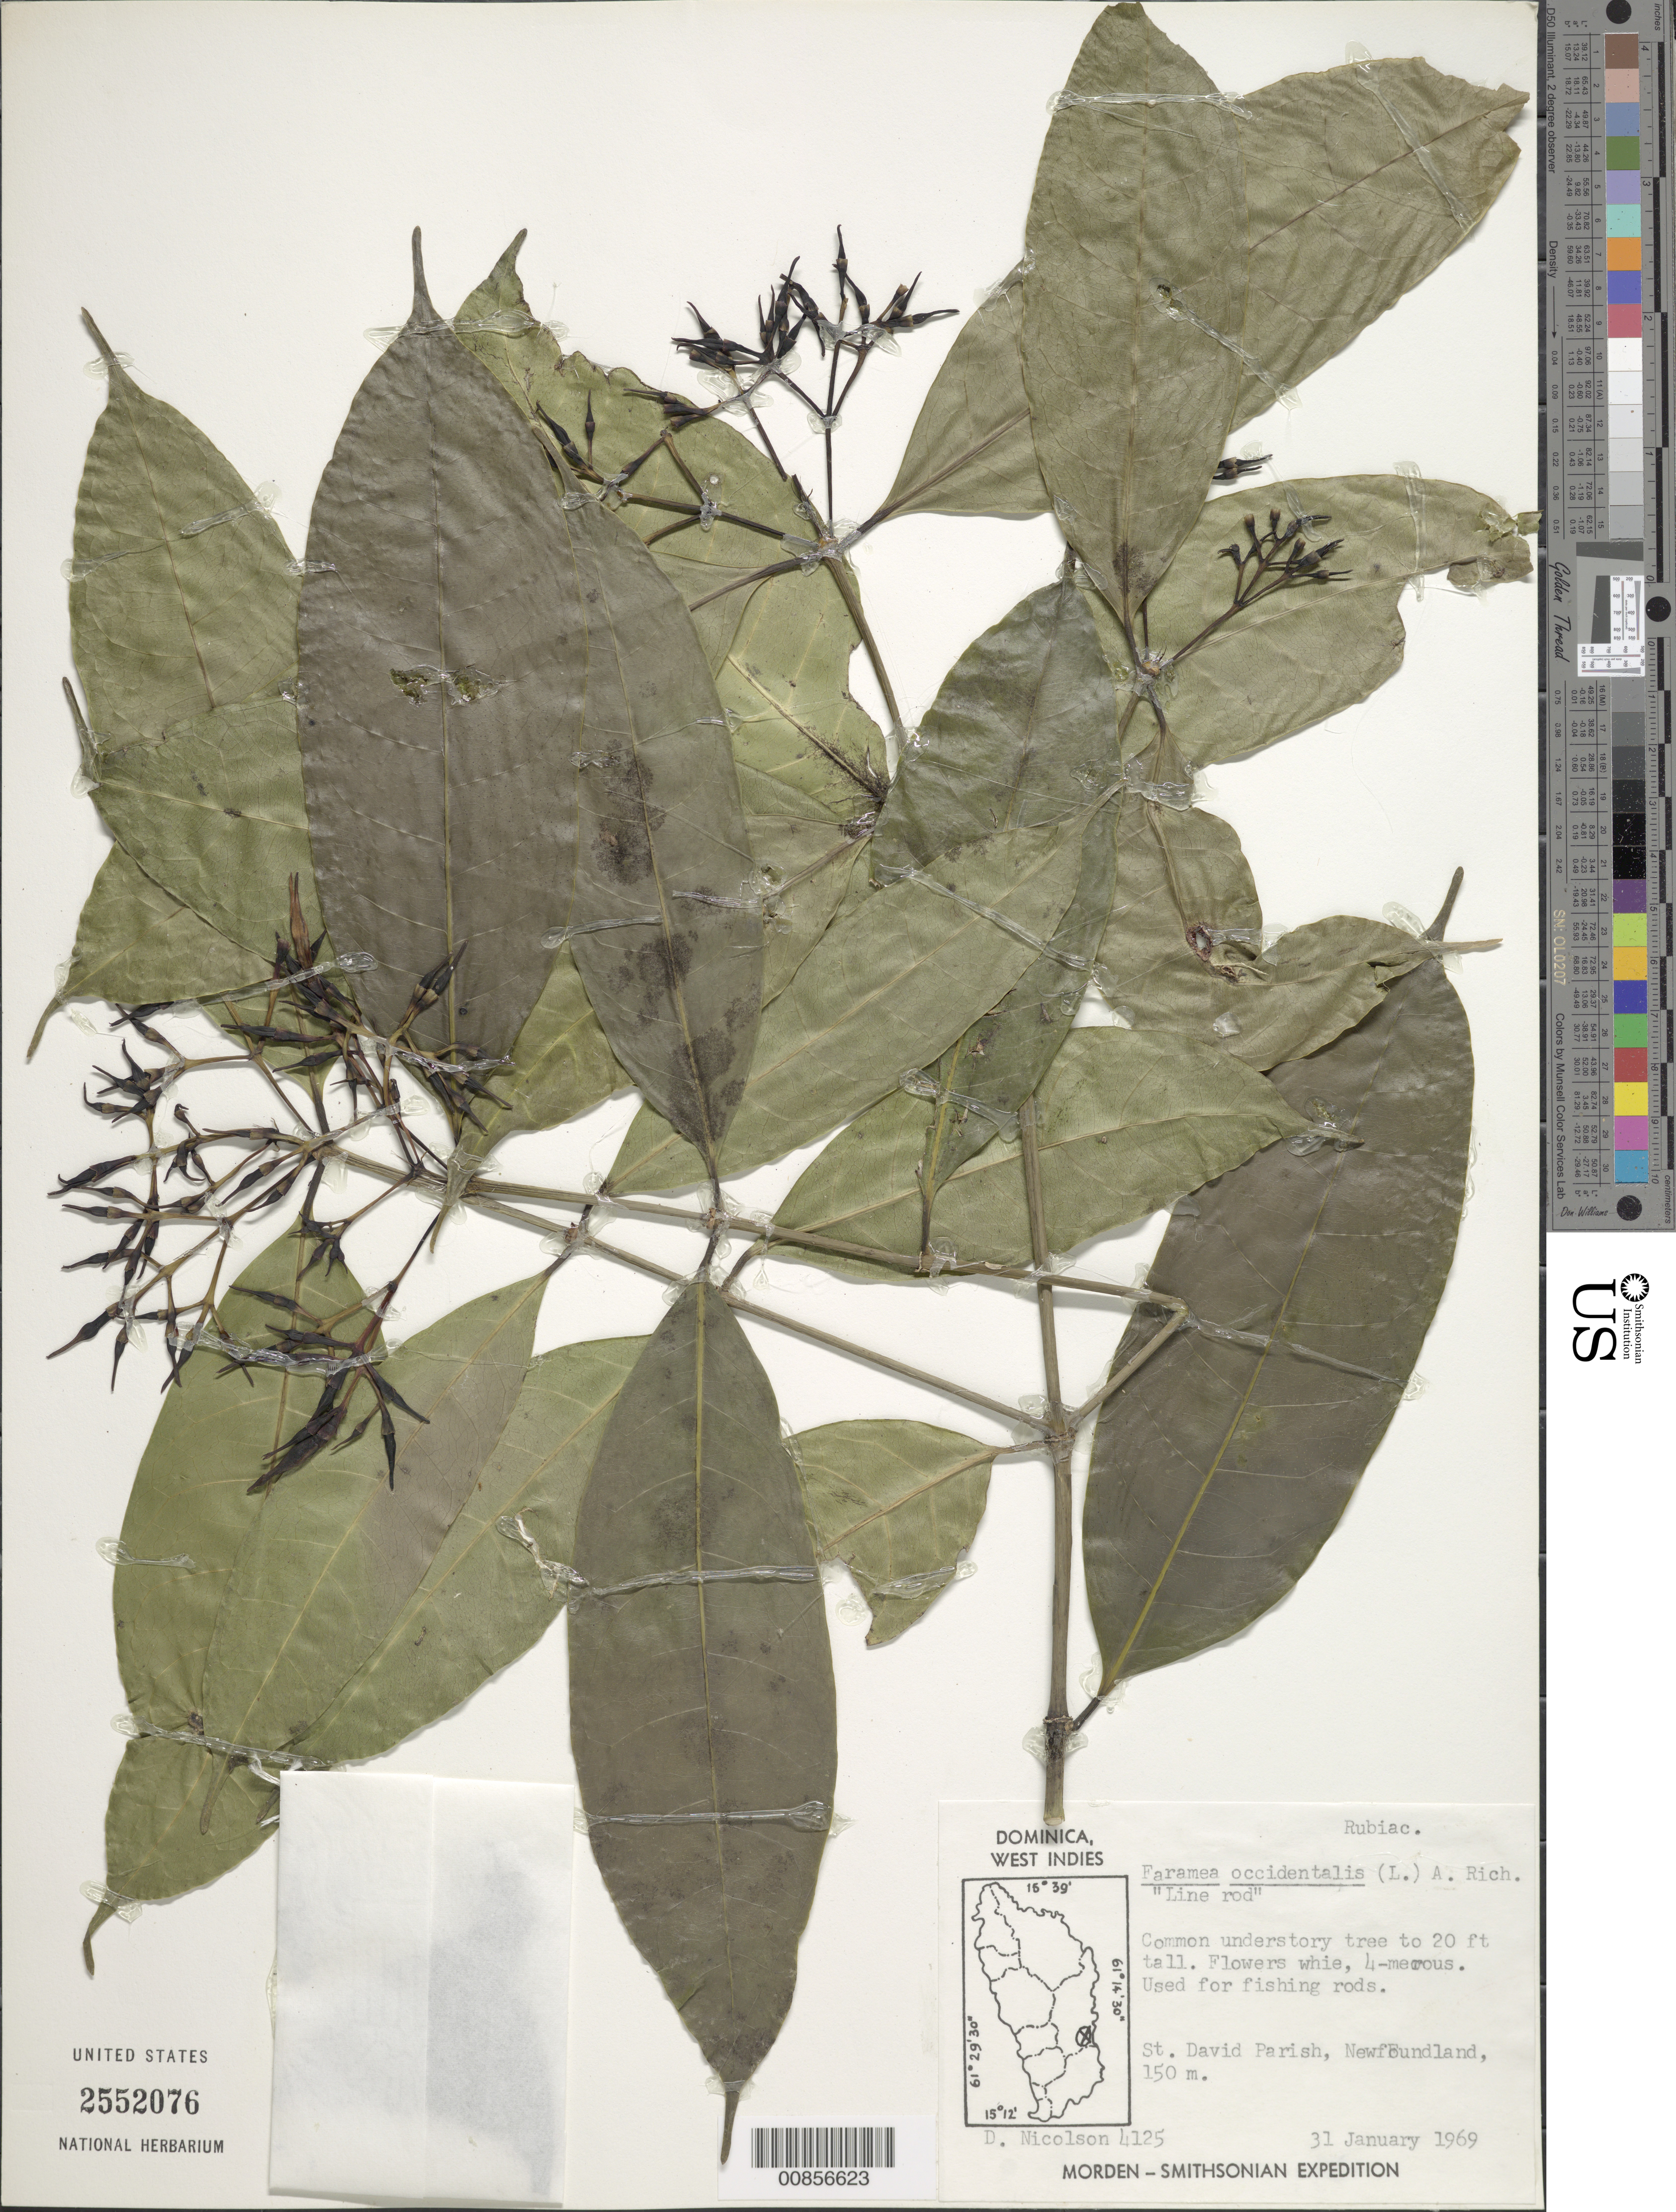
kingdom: Plantae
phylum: Tracheophyta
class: Magnoliopsida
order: Gentianales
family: Rubiaceae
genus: Faramea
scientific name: Faramea occidentalis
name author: (L.) A. Rich.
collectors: D. H. Nicolson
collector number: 4125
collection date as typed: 31 Jan 1969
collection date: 1969-01-31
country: Dominica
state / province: St. David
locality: Newfoundland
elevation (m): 150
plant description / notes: Common name: Line rod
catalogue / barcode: US 2552076